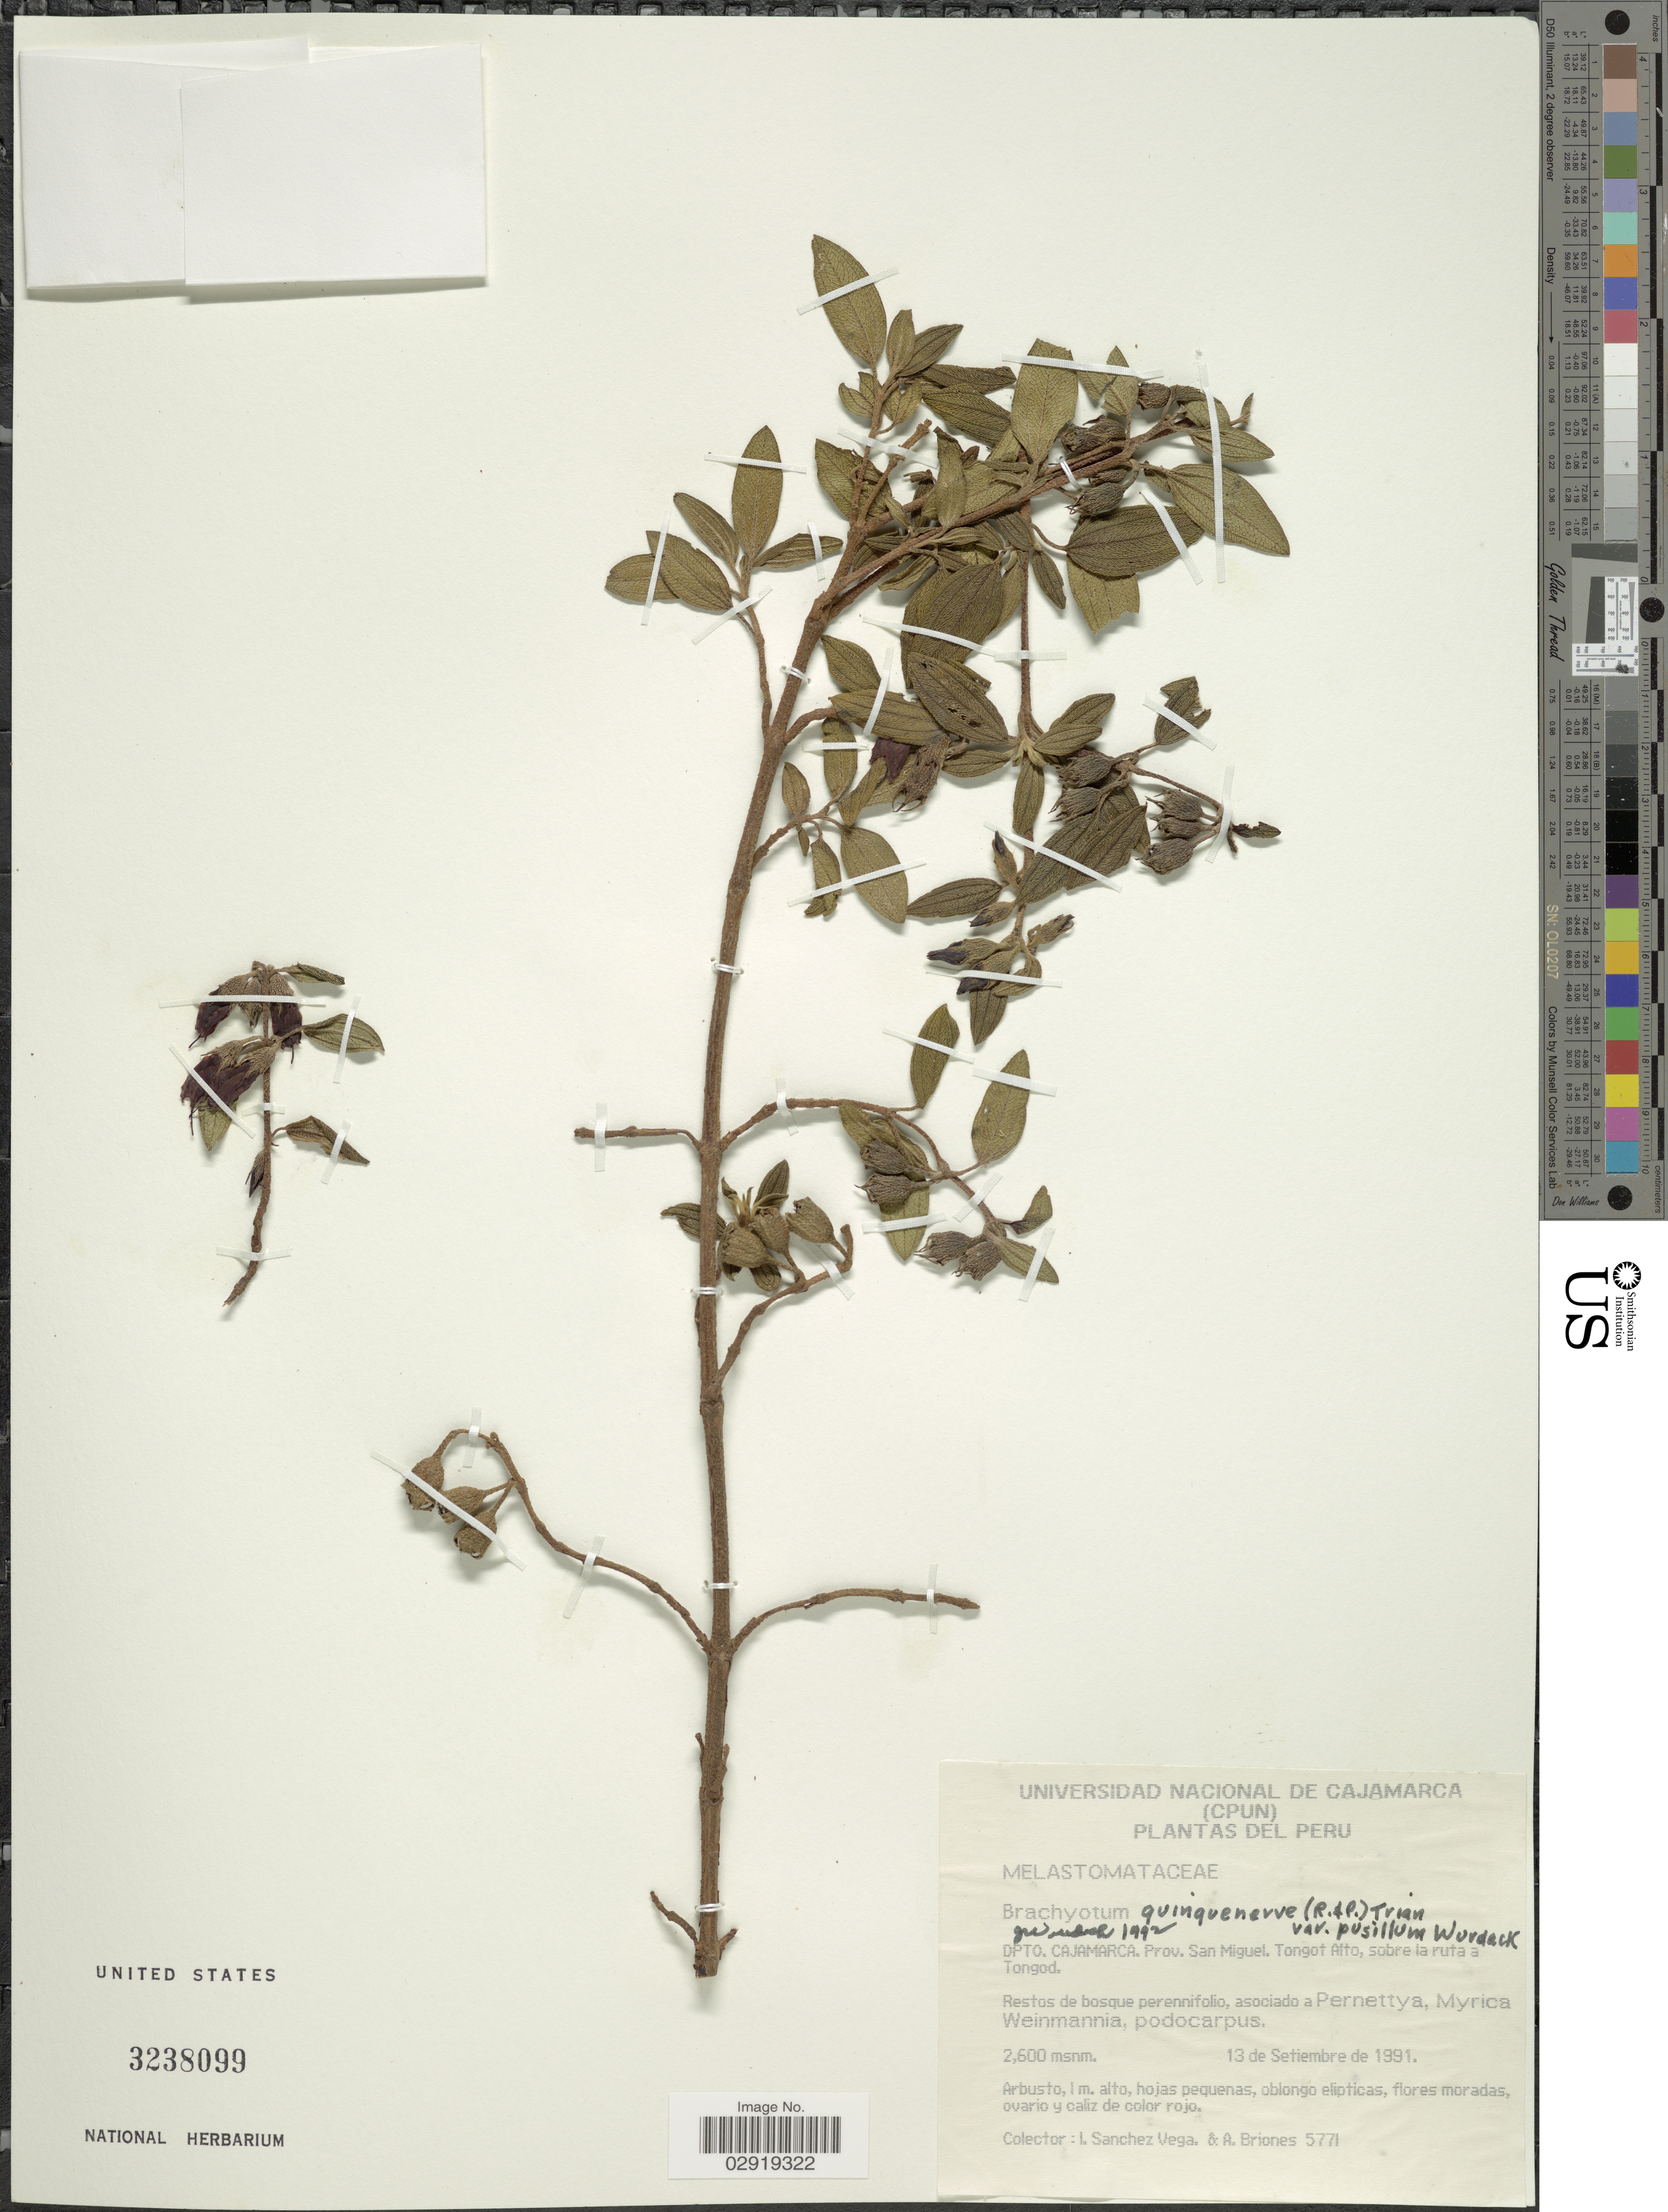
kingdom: Plantae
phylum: Tracheophyta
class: Magnoliopsida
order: Myrtales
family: Melastomataceae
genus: Brachyotum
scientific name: Brachyotum quinquenerve var. pusillum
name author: Wurdack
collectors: I. Sánchez Vega & A. Briones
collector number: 5771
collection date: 1991-09-13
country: Peru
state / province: Cajamarca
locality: Dpto. Cajamarca. Prov. San Miguel. Tongot Alto, sobre la ruta a Tongod.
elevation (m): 2600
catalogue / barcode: US 3238099